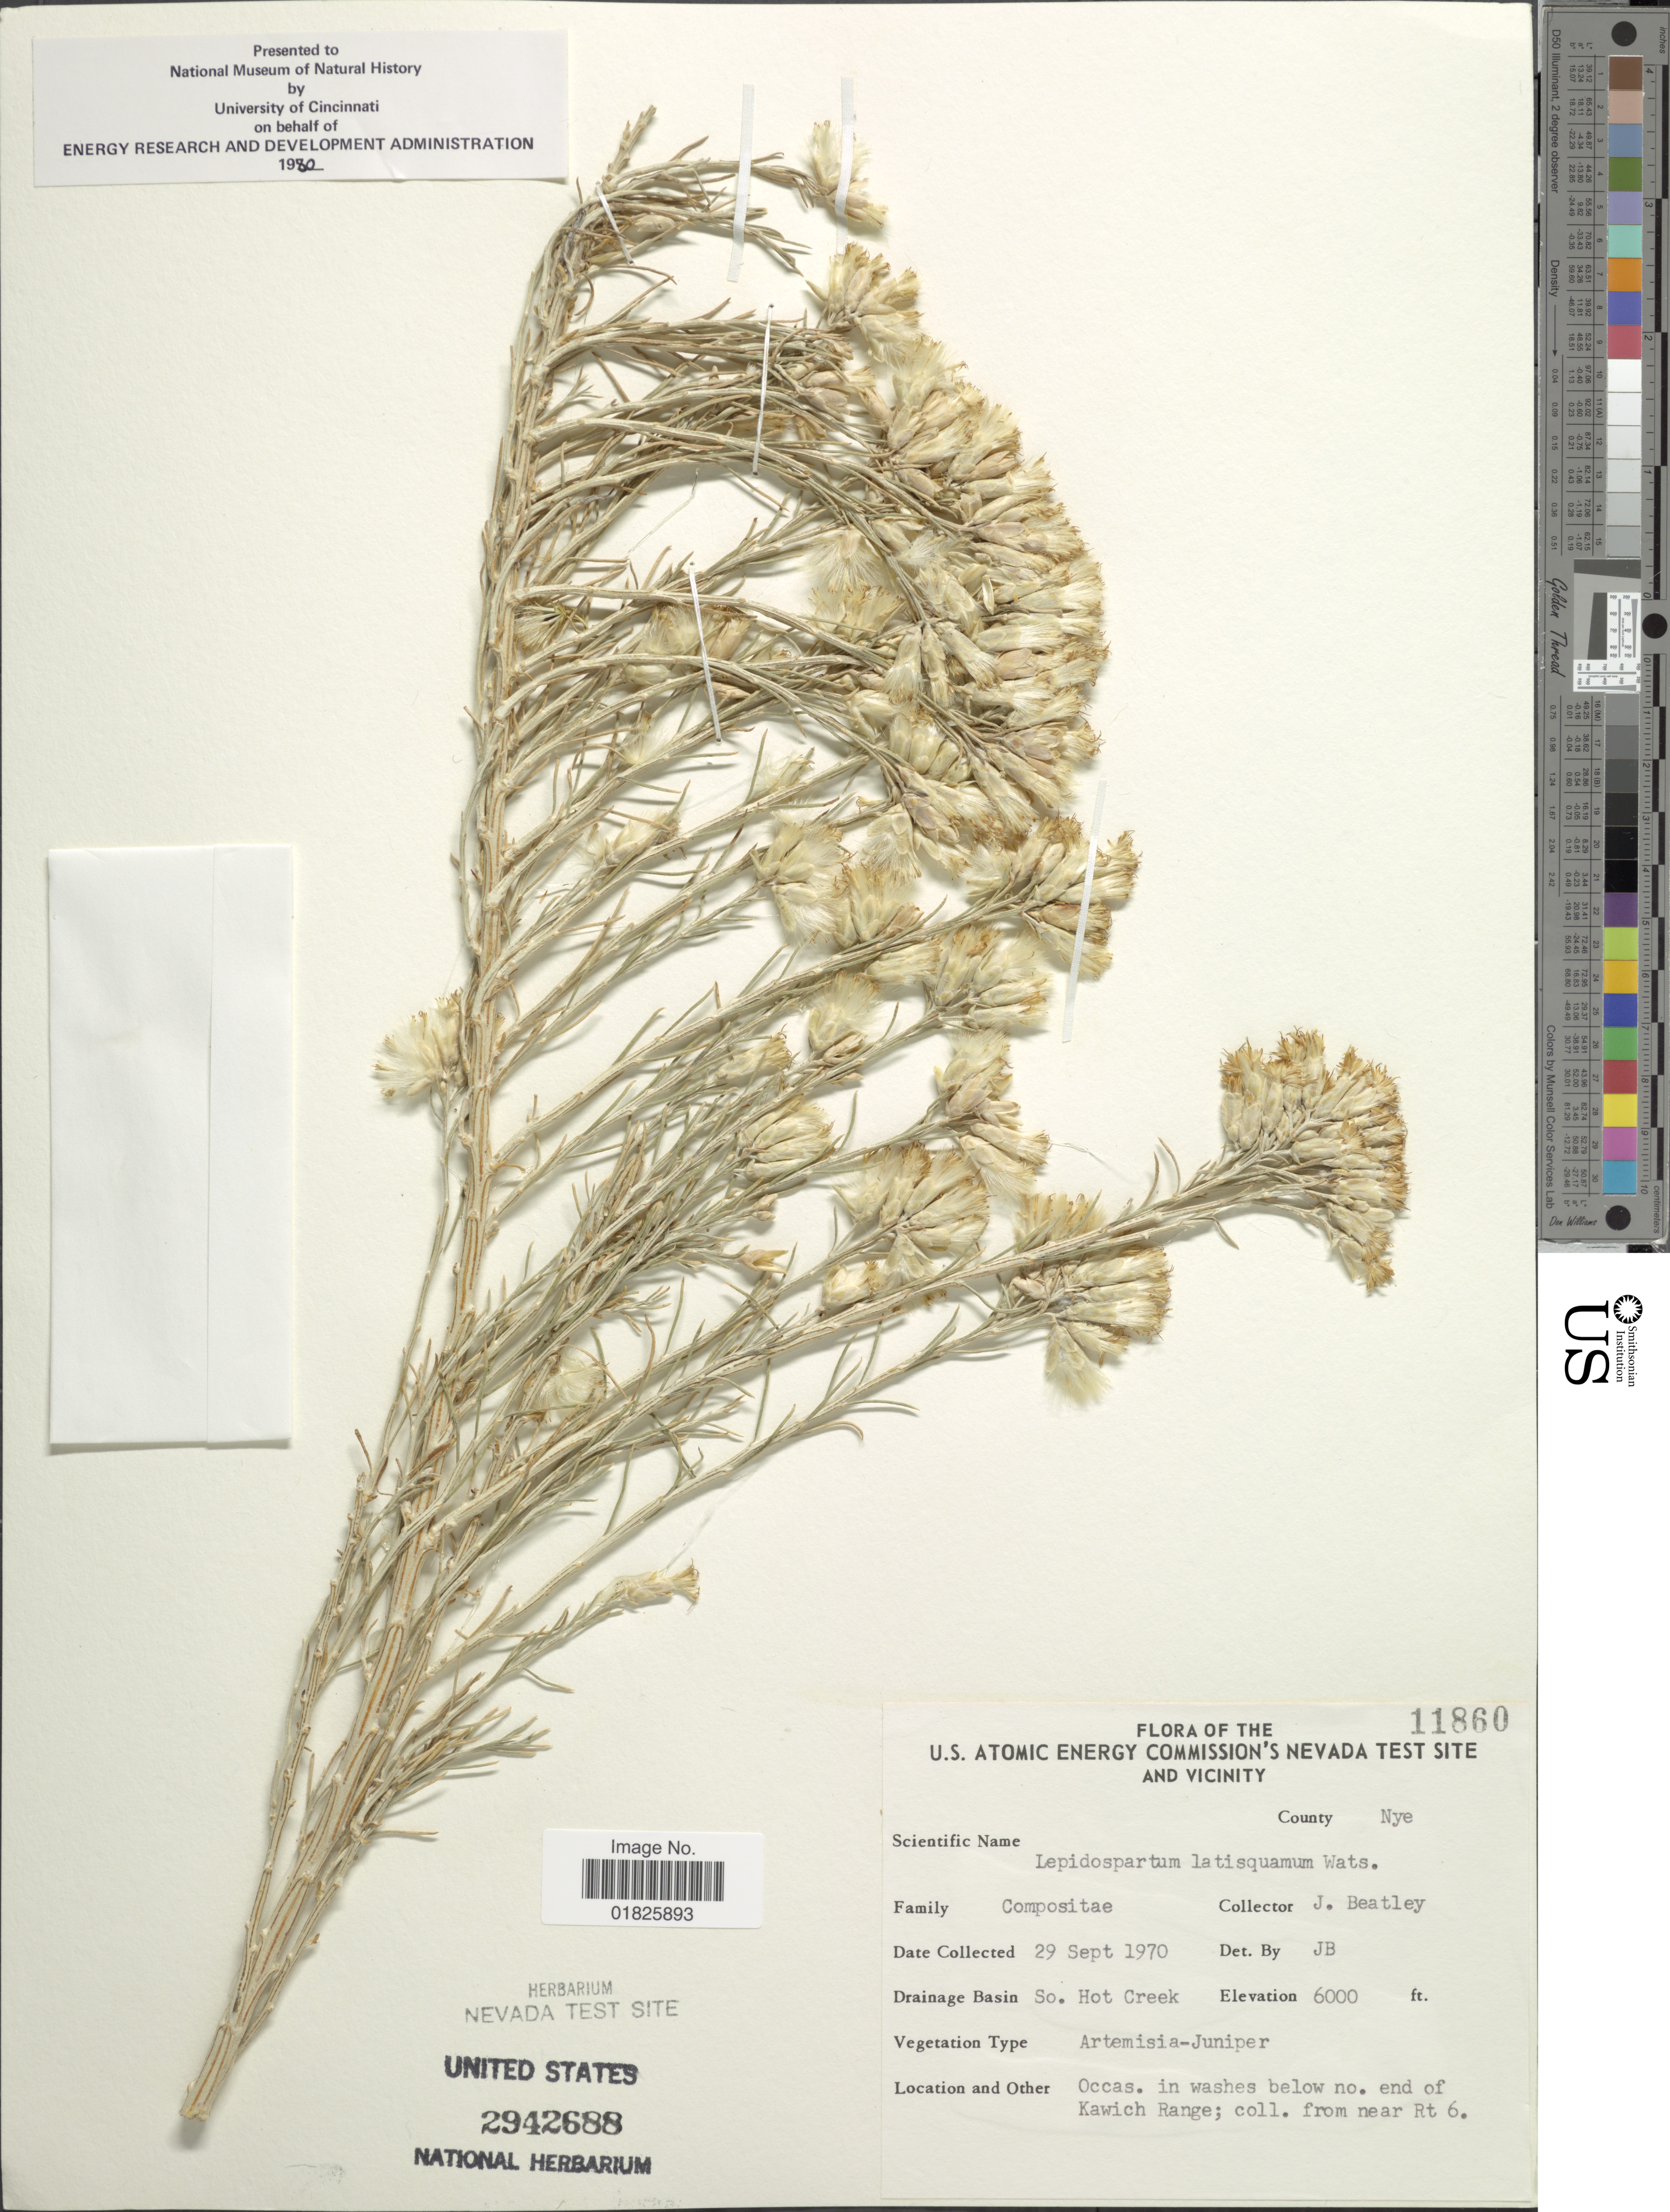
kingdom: Plantae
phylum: Tracheophyta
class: Magnoliopsida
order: Asterales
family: Asteraceae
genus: Lepidospartum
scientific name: Lepidospartum latisquamum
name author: S. Watson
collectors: J. C. Beatley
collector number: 11860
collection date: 1970-09-29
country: United States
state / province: Nevada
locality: U. S. Atomic Energy Commission's Nevada Test Site and Vicinity, County Nye, So. Hot Creek, no. end of Kawich Range, near Rt 6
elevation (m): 1829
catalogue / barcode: US 2942688